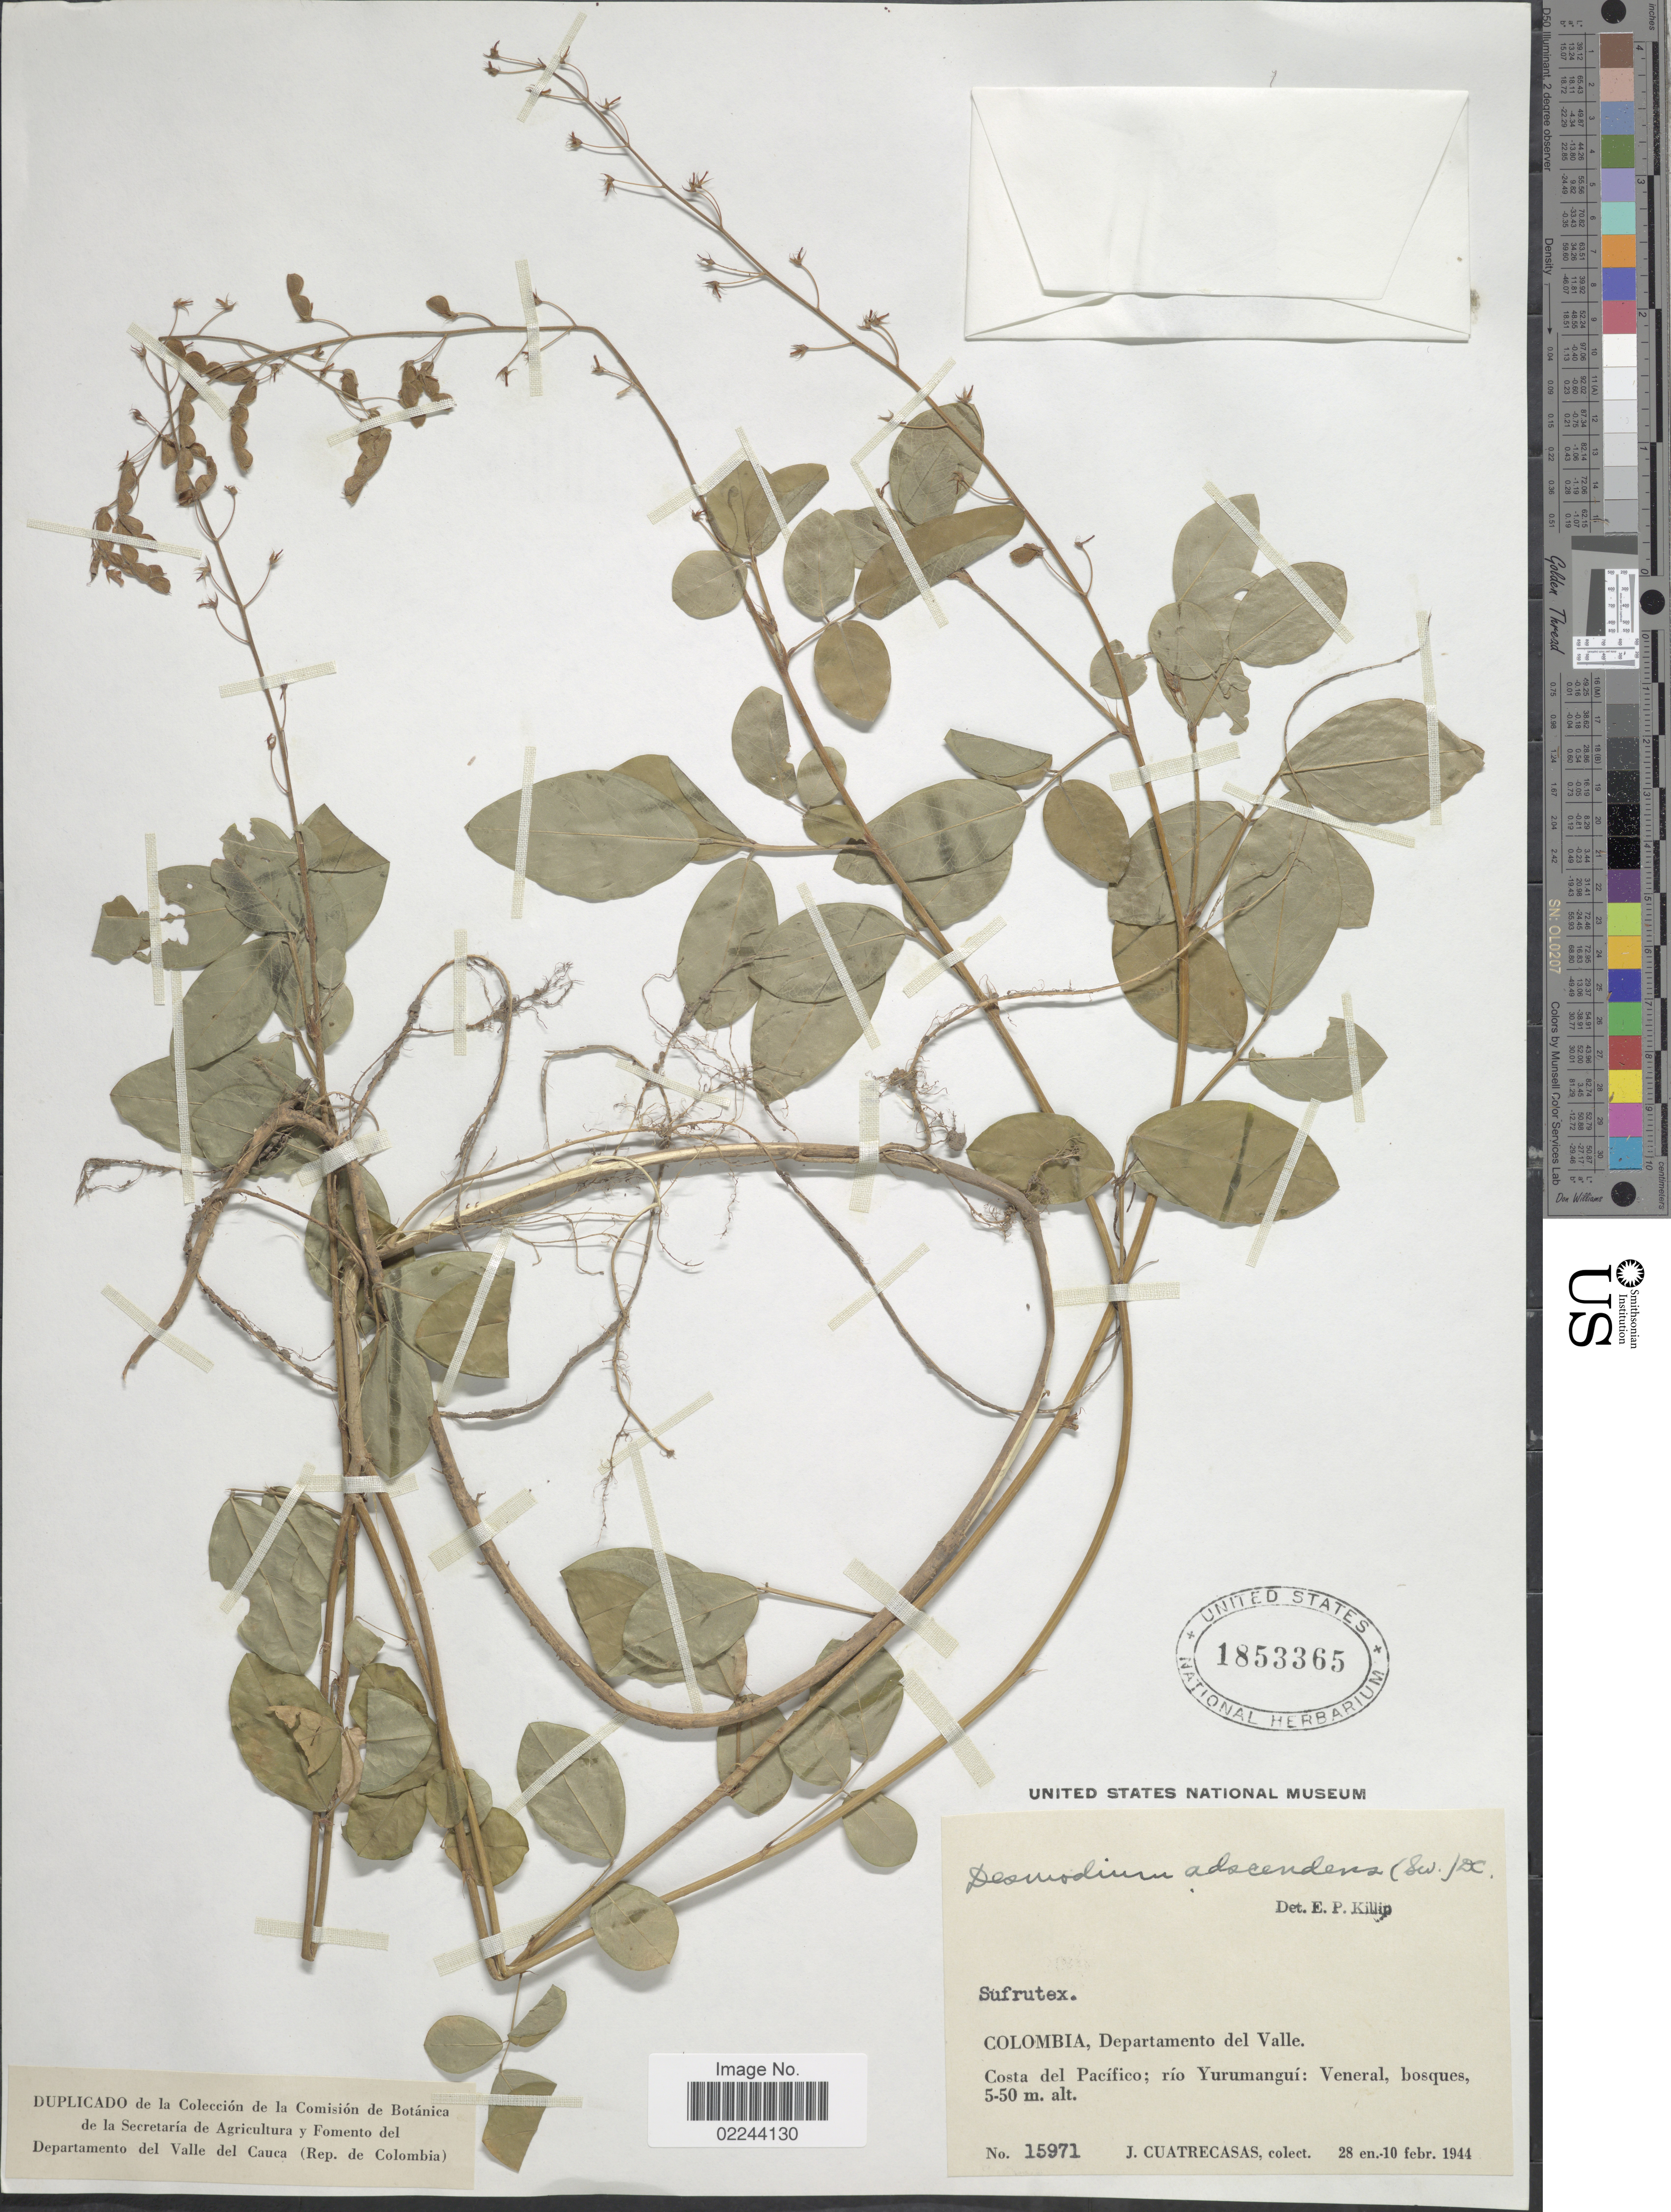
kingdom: Plantae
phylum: Tracheophyta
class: Magnoliopsida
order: Fabales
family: Fabaceae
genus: Grona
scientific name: Grona adscendens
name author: (Sw.) H. Ohashi & K. Ohashi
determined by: Strong, Mark T., (BOT), Smithsonian Institution - National Museum of Natural History (UNITED STATES)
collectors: J. Cuatrecasas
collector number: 15971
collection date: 1944-01-28/1944-02-10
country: Colombia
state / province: Valle del Cauca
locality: Departamento del Valle. Costa del Pacífico; río Yurumanguí: veneral, bosques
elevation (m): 5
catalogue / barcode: US 1853365